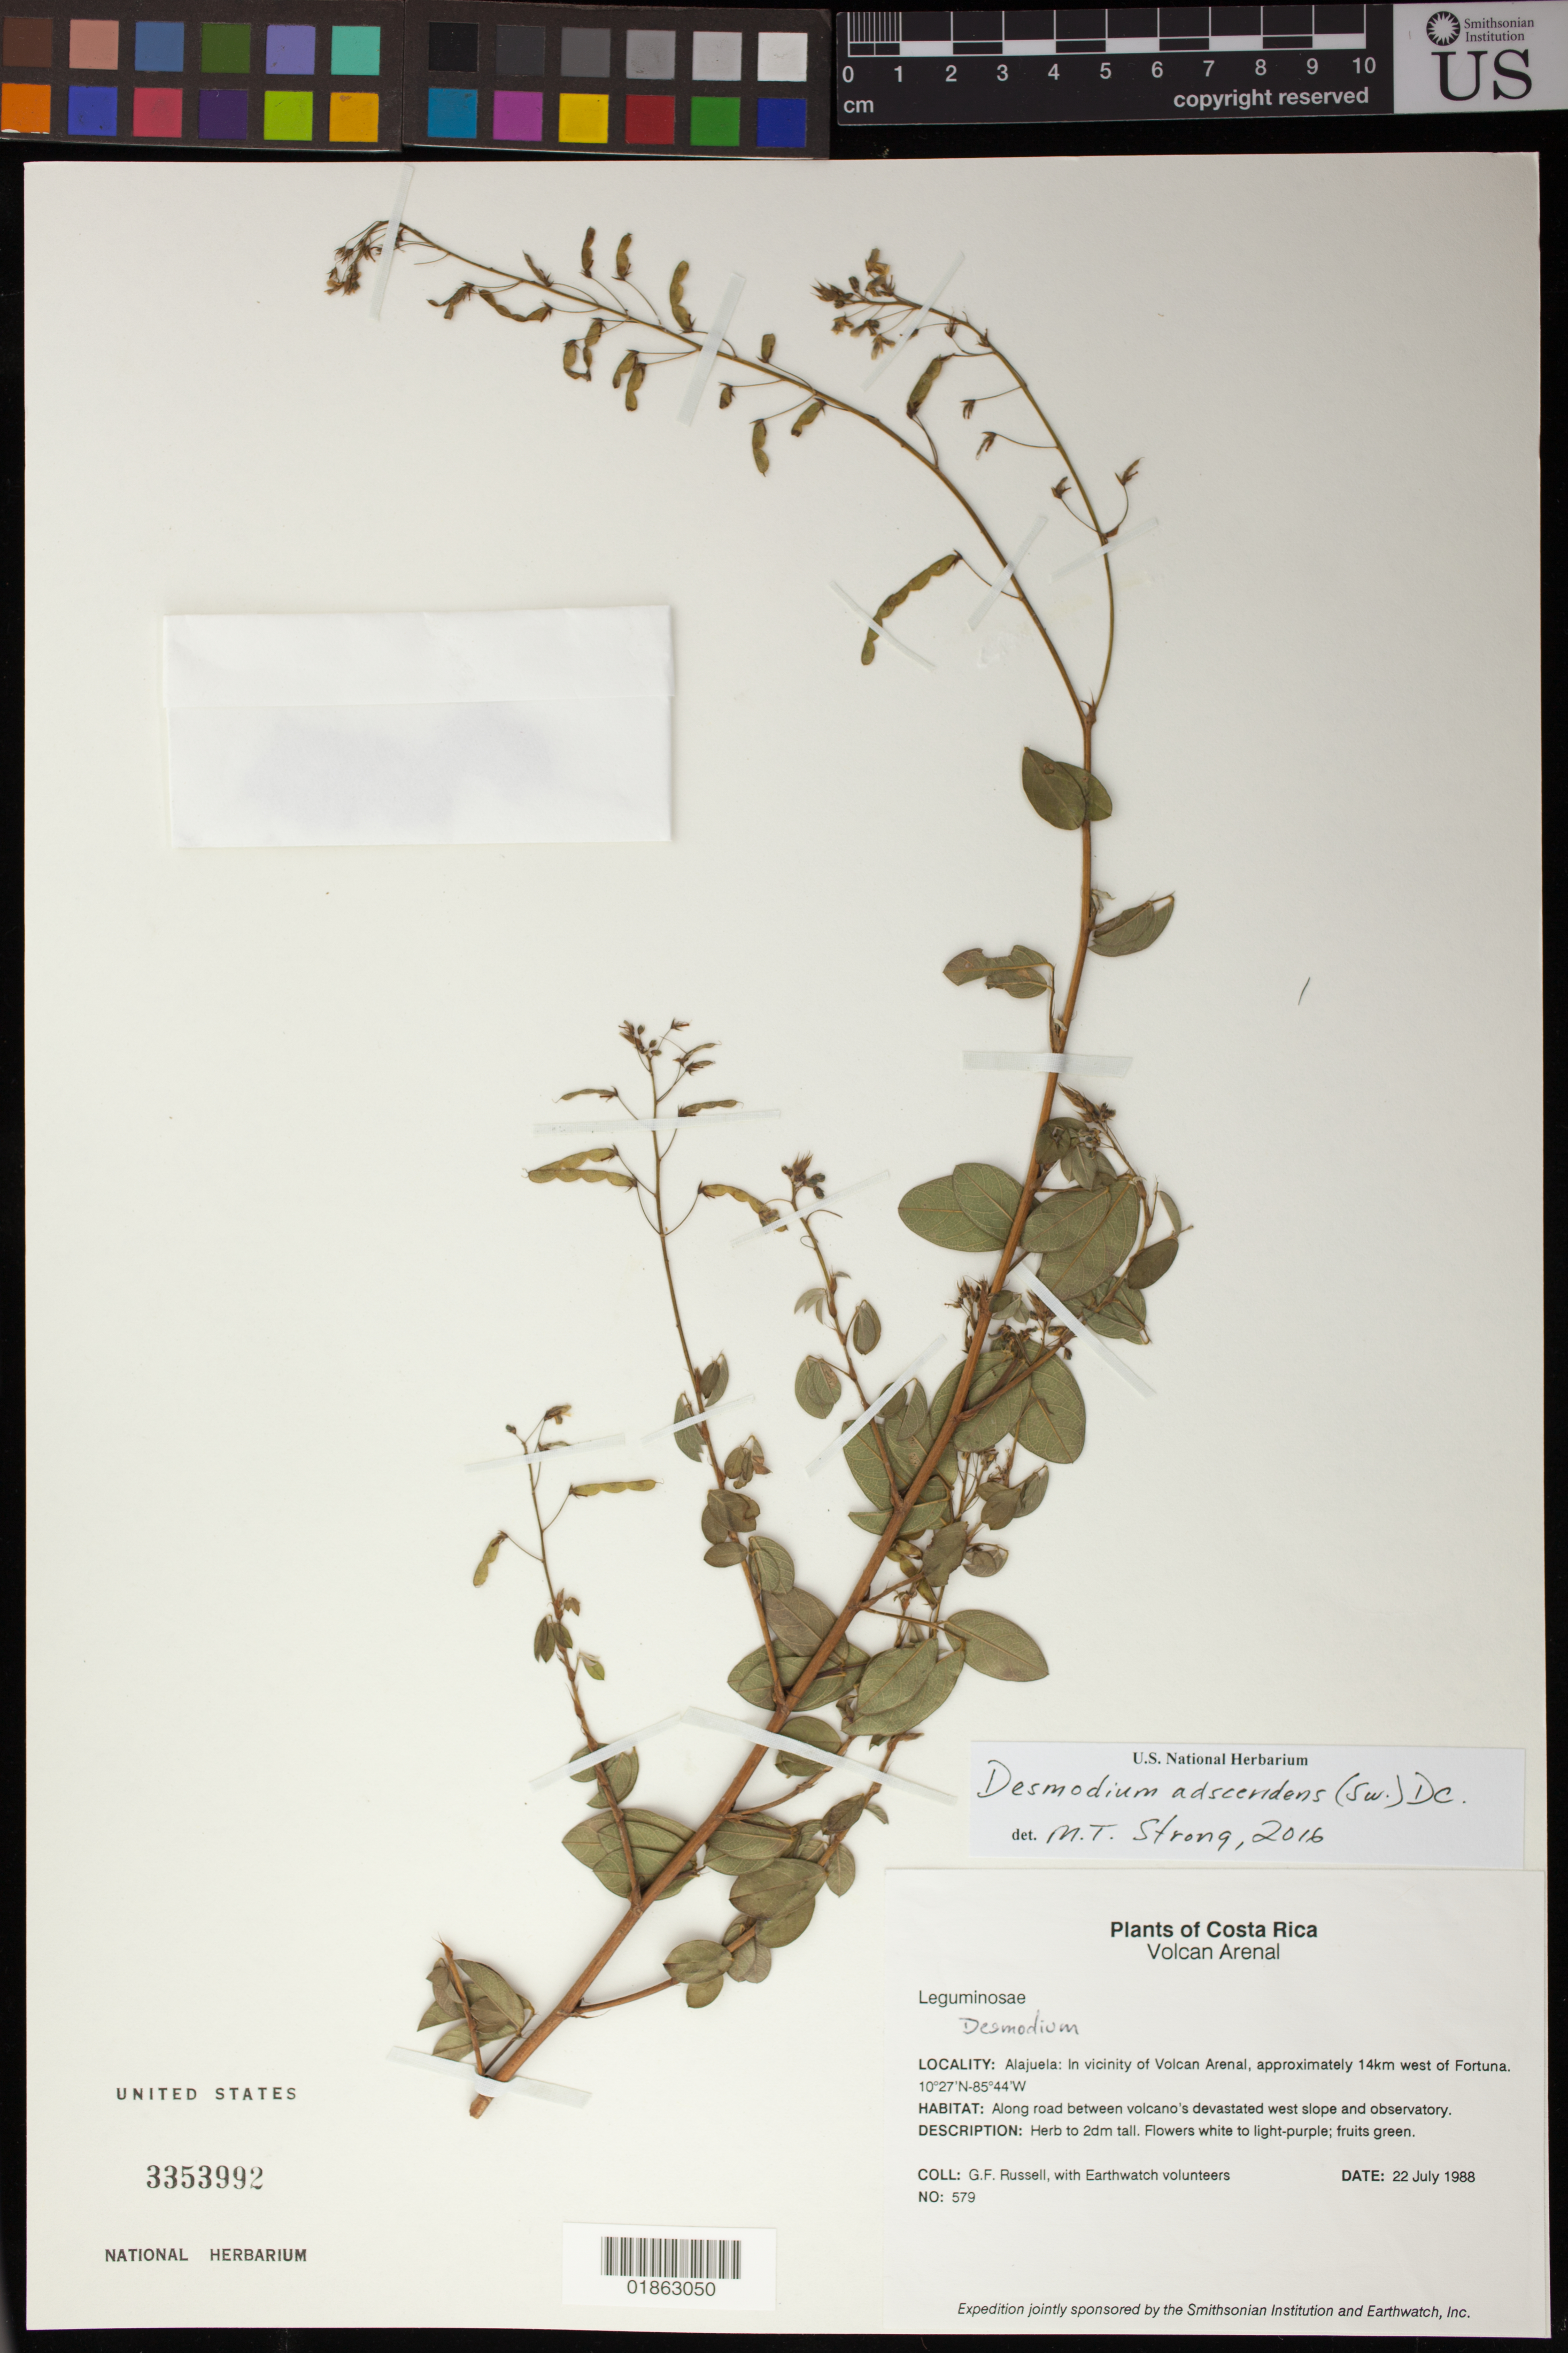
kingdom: Plantae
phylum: Tracheophyta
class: Magnoliopsida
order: Fabales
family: Fabaceae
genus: Grona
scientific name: Grona adscendens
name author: (Sw.) H. Ohashi & K. Ohashi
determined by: Strong, Mark T., (BOT), Smithsonian Institution - National Museum of Natural History (UNITED STATES)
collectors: G. Russell & Earthwatch Volunteers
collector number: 579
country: Costa Rica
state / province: Alajuela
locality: In vicinity of Volcan Arenal, approximately 14 km west of Fortuna.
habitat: Along road between volcano's devastated west slope and observatory.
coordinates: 10 27 N, 85 44 W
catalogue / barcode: US 3353992